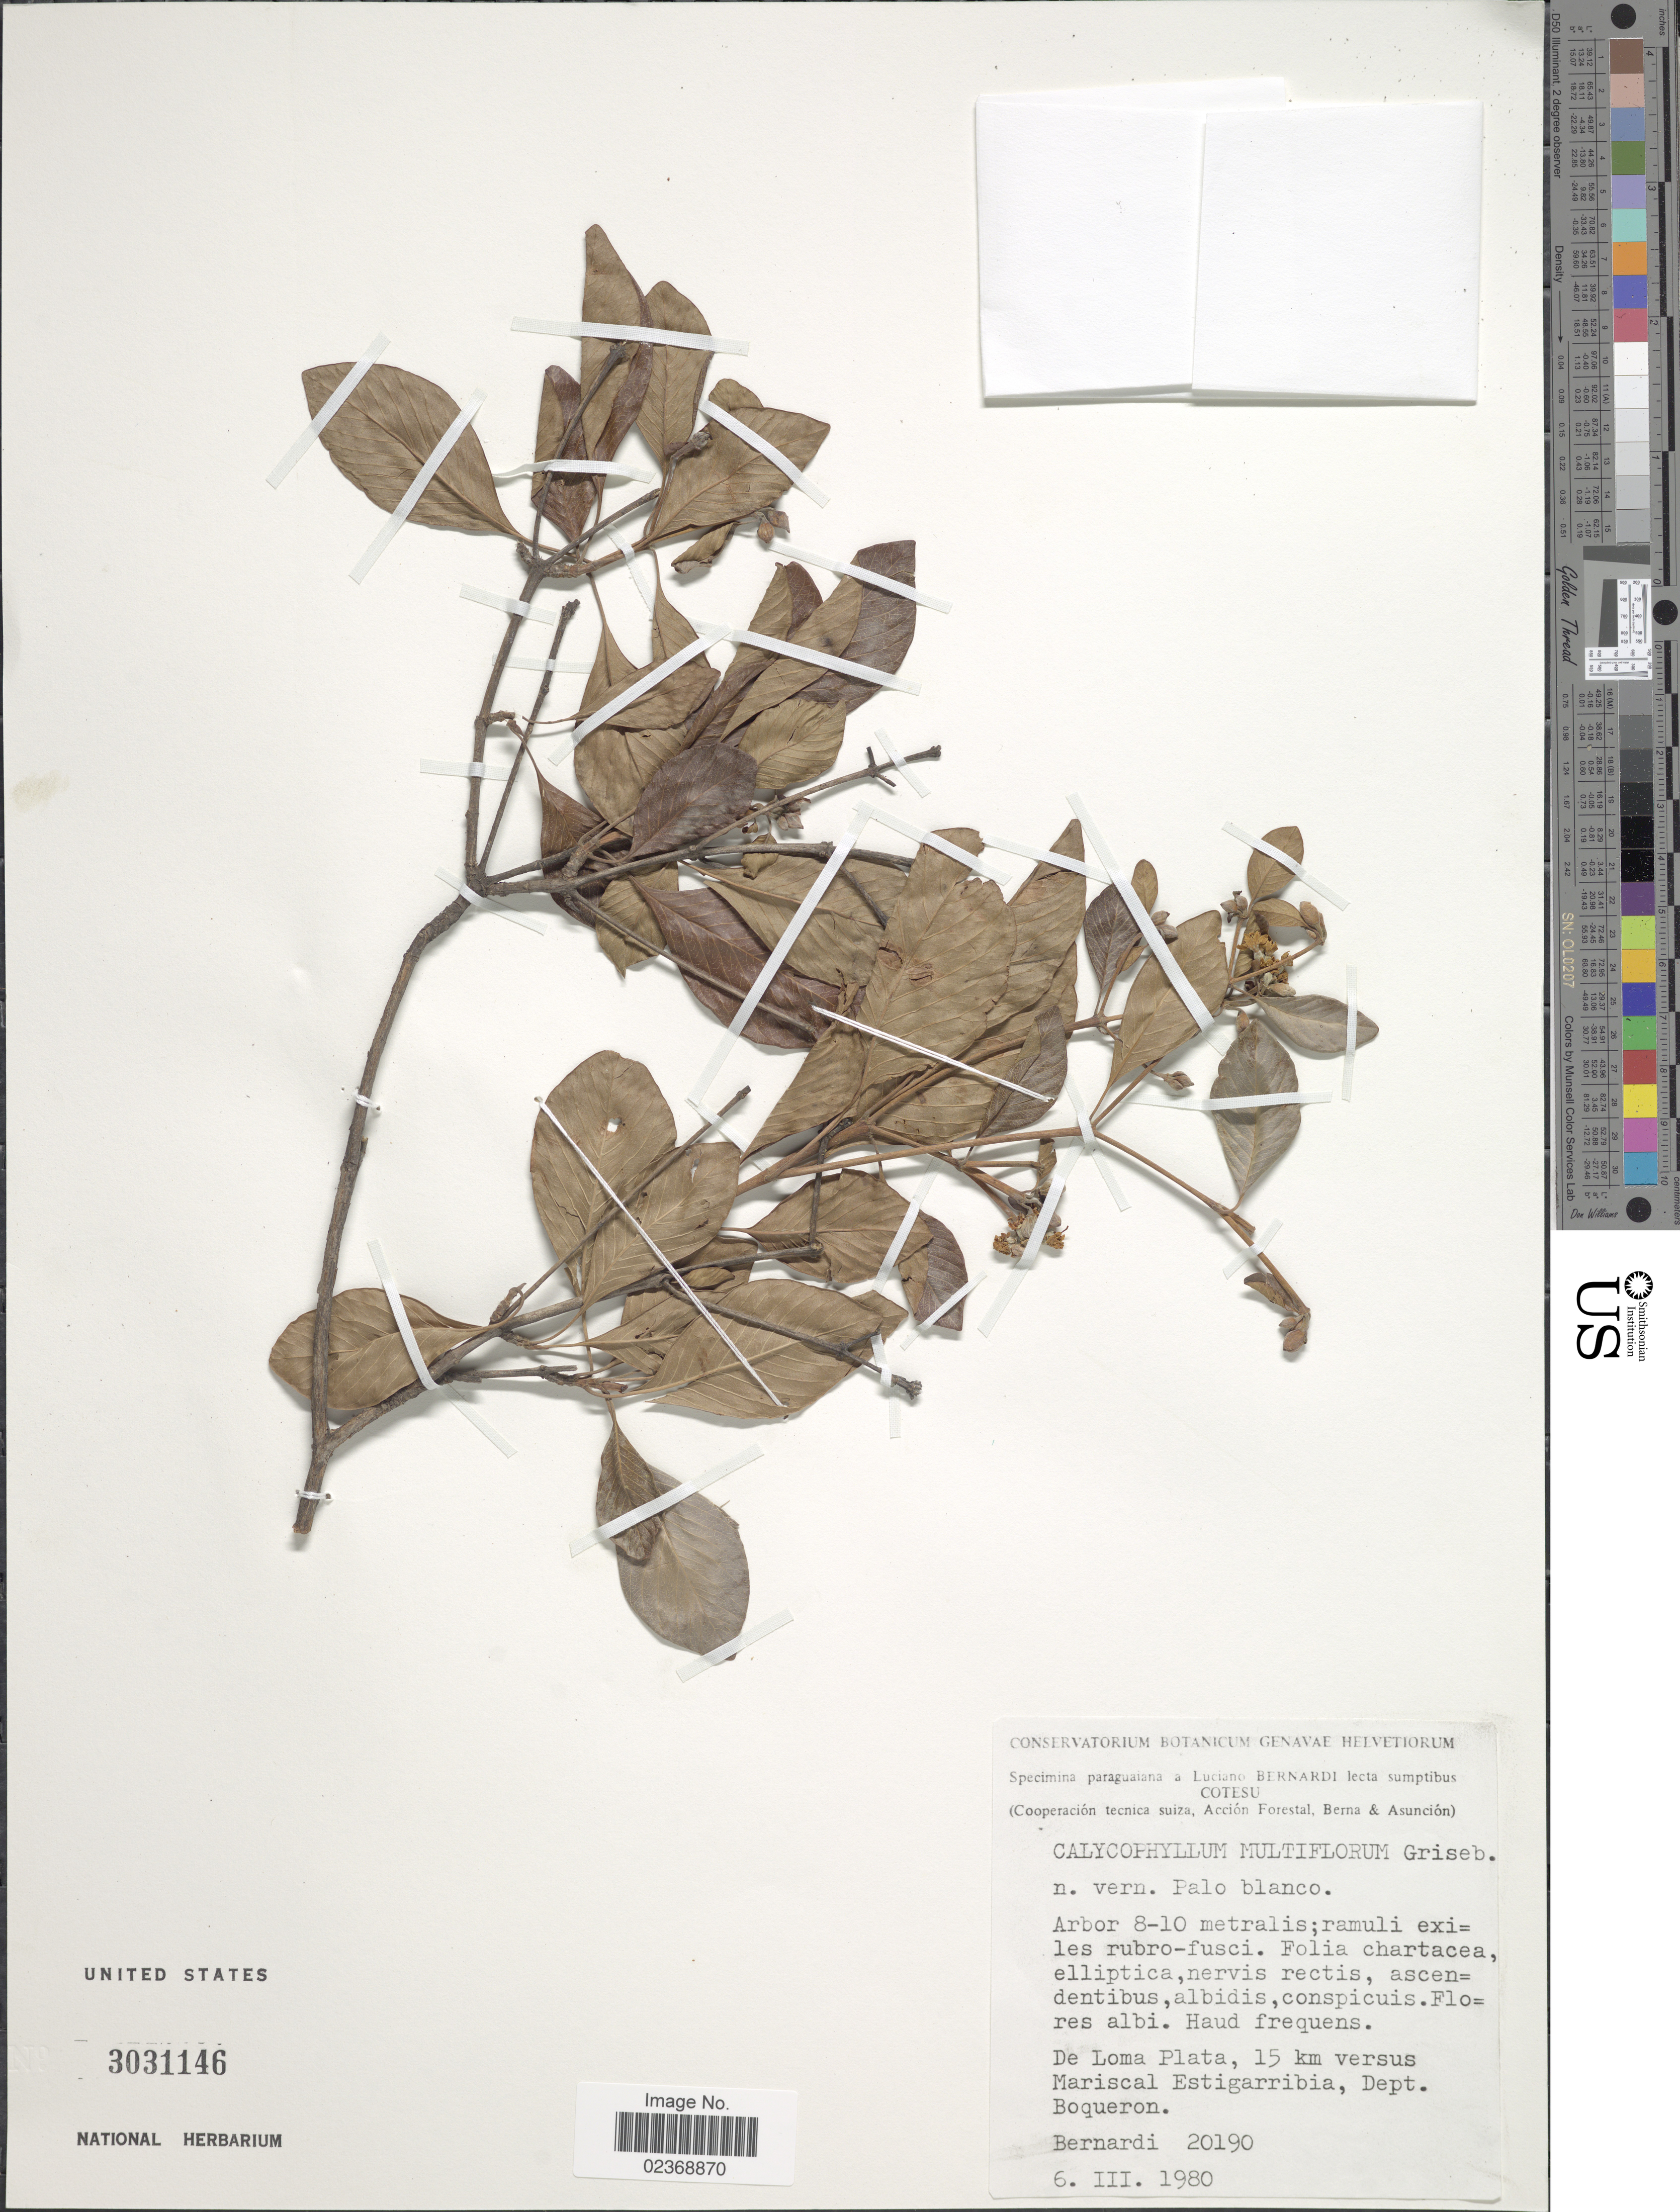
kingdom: Plantae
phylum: Tracheophyta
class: Magnoliopsida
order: Gentianales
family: Rubiaceae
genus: Calycophyllum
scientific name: Calycophyllum multiflorum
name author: Griseb.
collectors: Bernardi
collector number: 20190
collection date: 1980-03-06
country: Paraguay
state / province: Boqueron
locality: De Loma Plata, 15 km versus Mariscal Estigarribia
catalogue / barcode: US 3031146